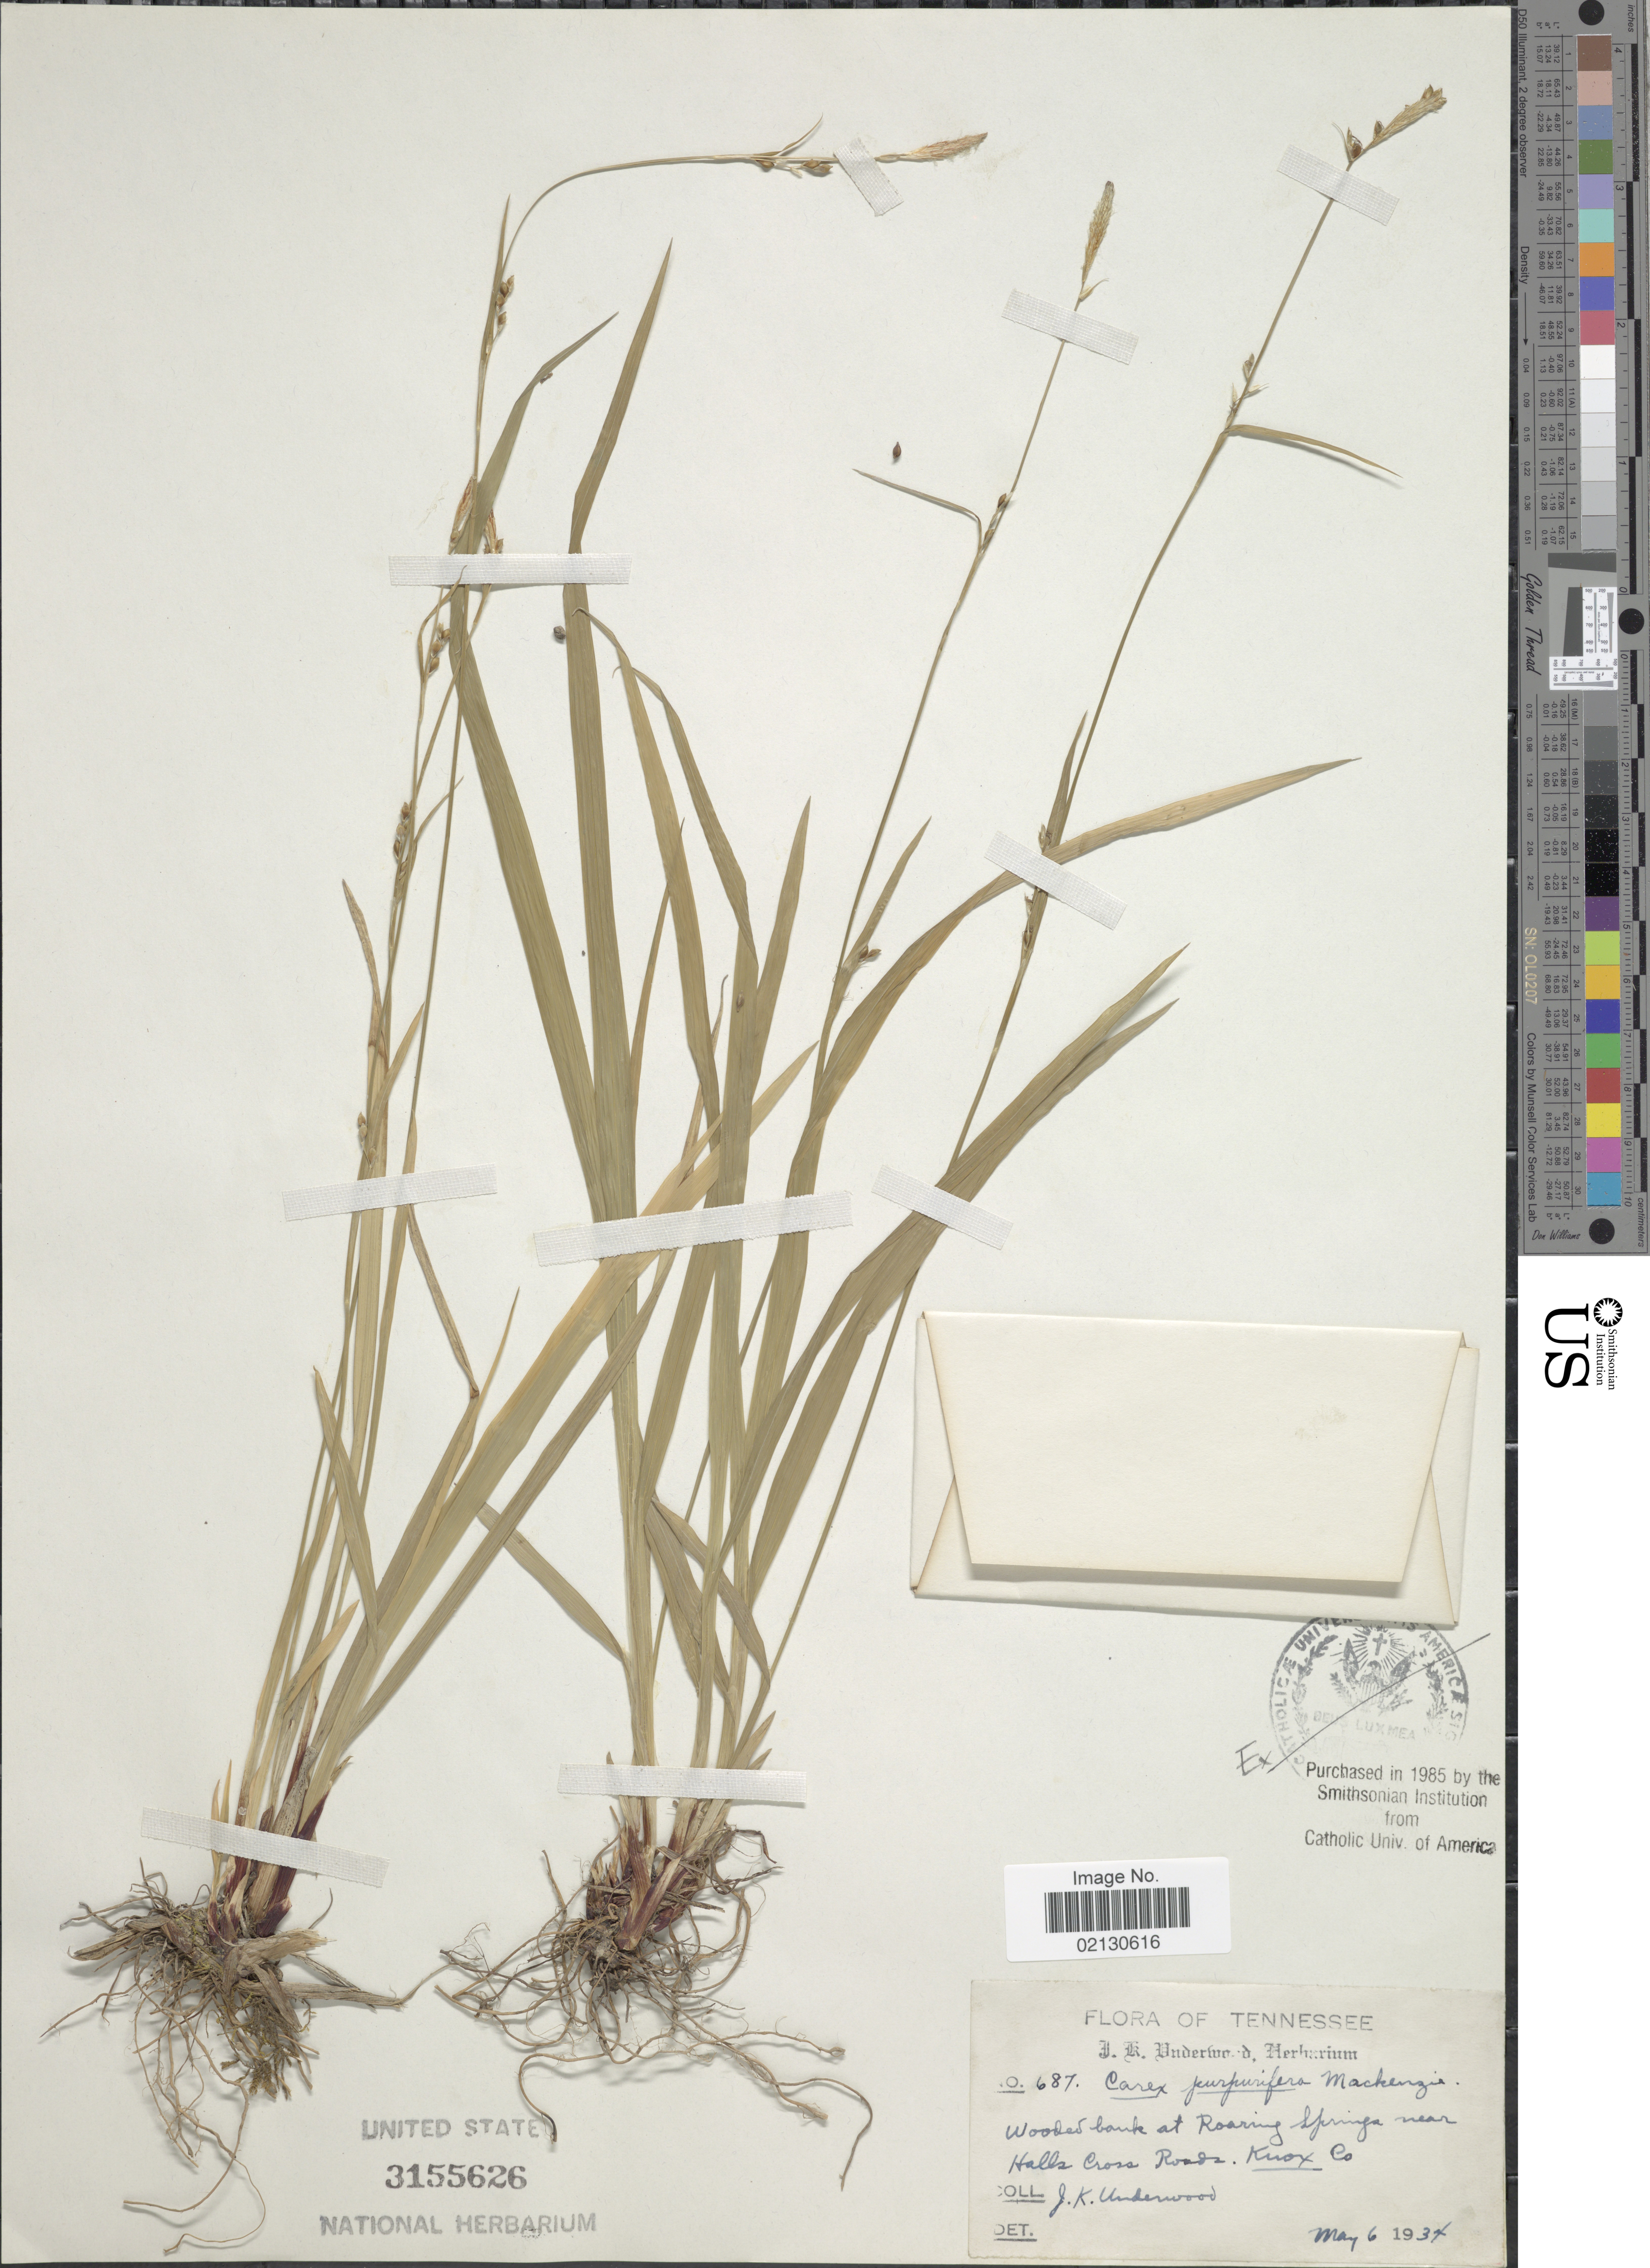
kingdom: Plantae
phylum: Tracheophyta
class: Liliopsida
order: Poales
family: Cyperaceae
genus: Carex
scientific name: Carex purpurifera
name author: Mack.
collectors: J. K. Underwood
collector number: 687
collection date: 1934-05-06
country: United States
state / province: Tennessee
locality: At Roaring Springs near Halls Cross Roads. Knox Co.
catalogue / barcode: US 3155626